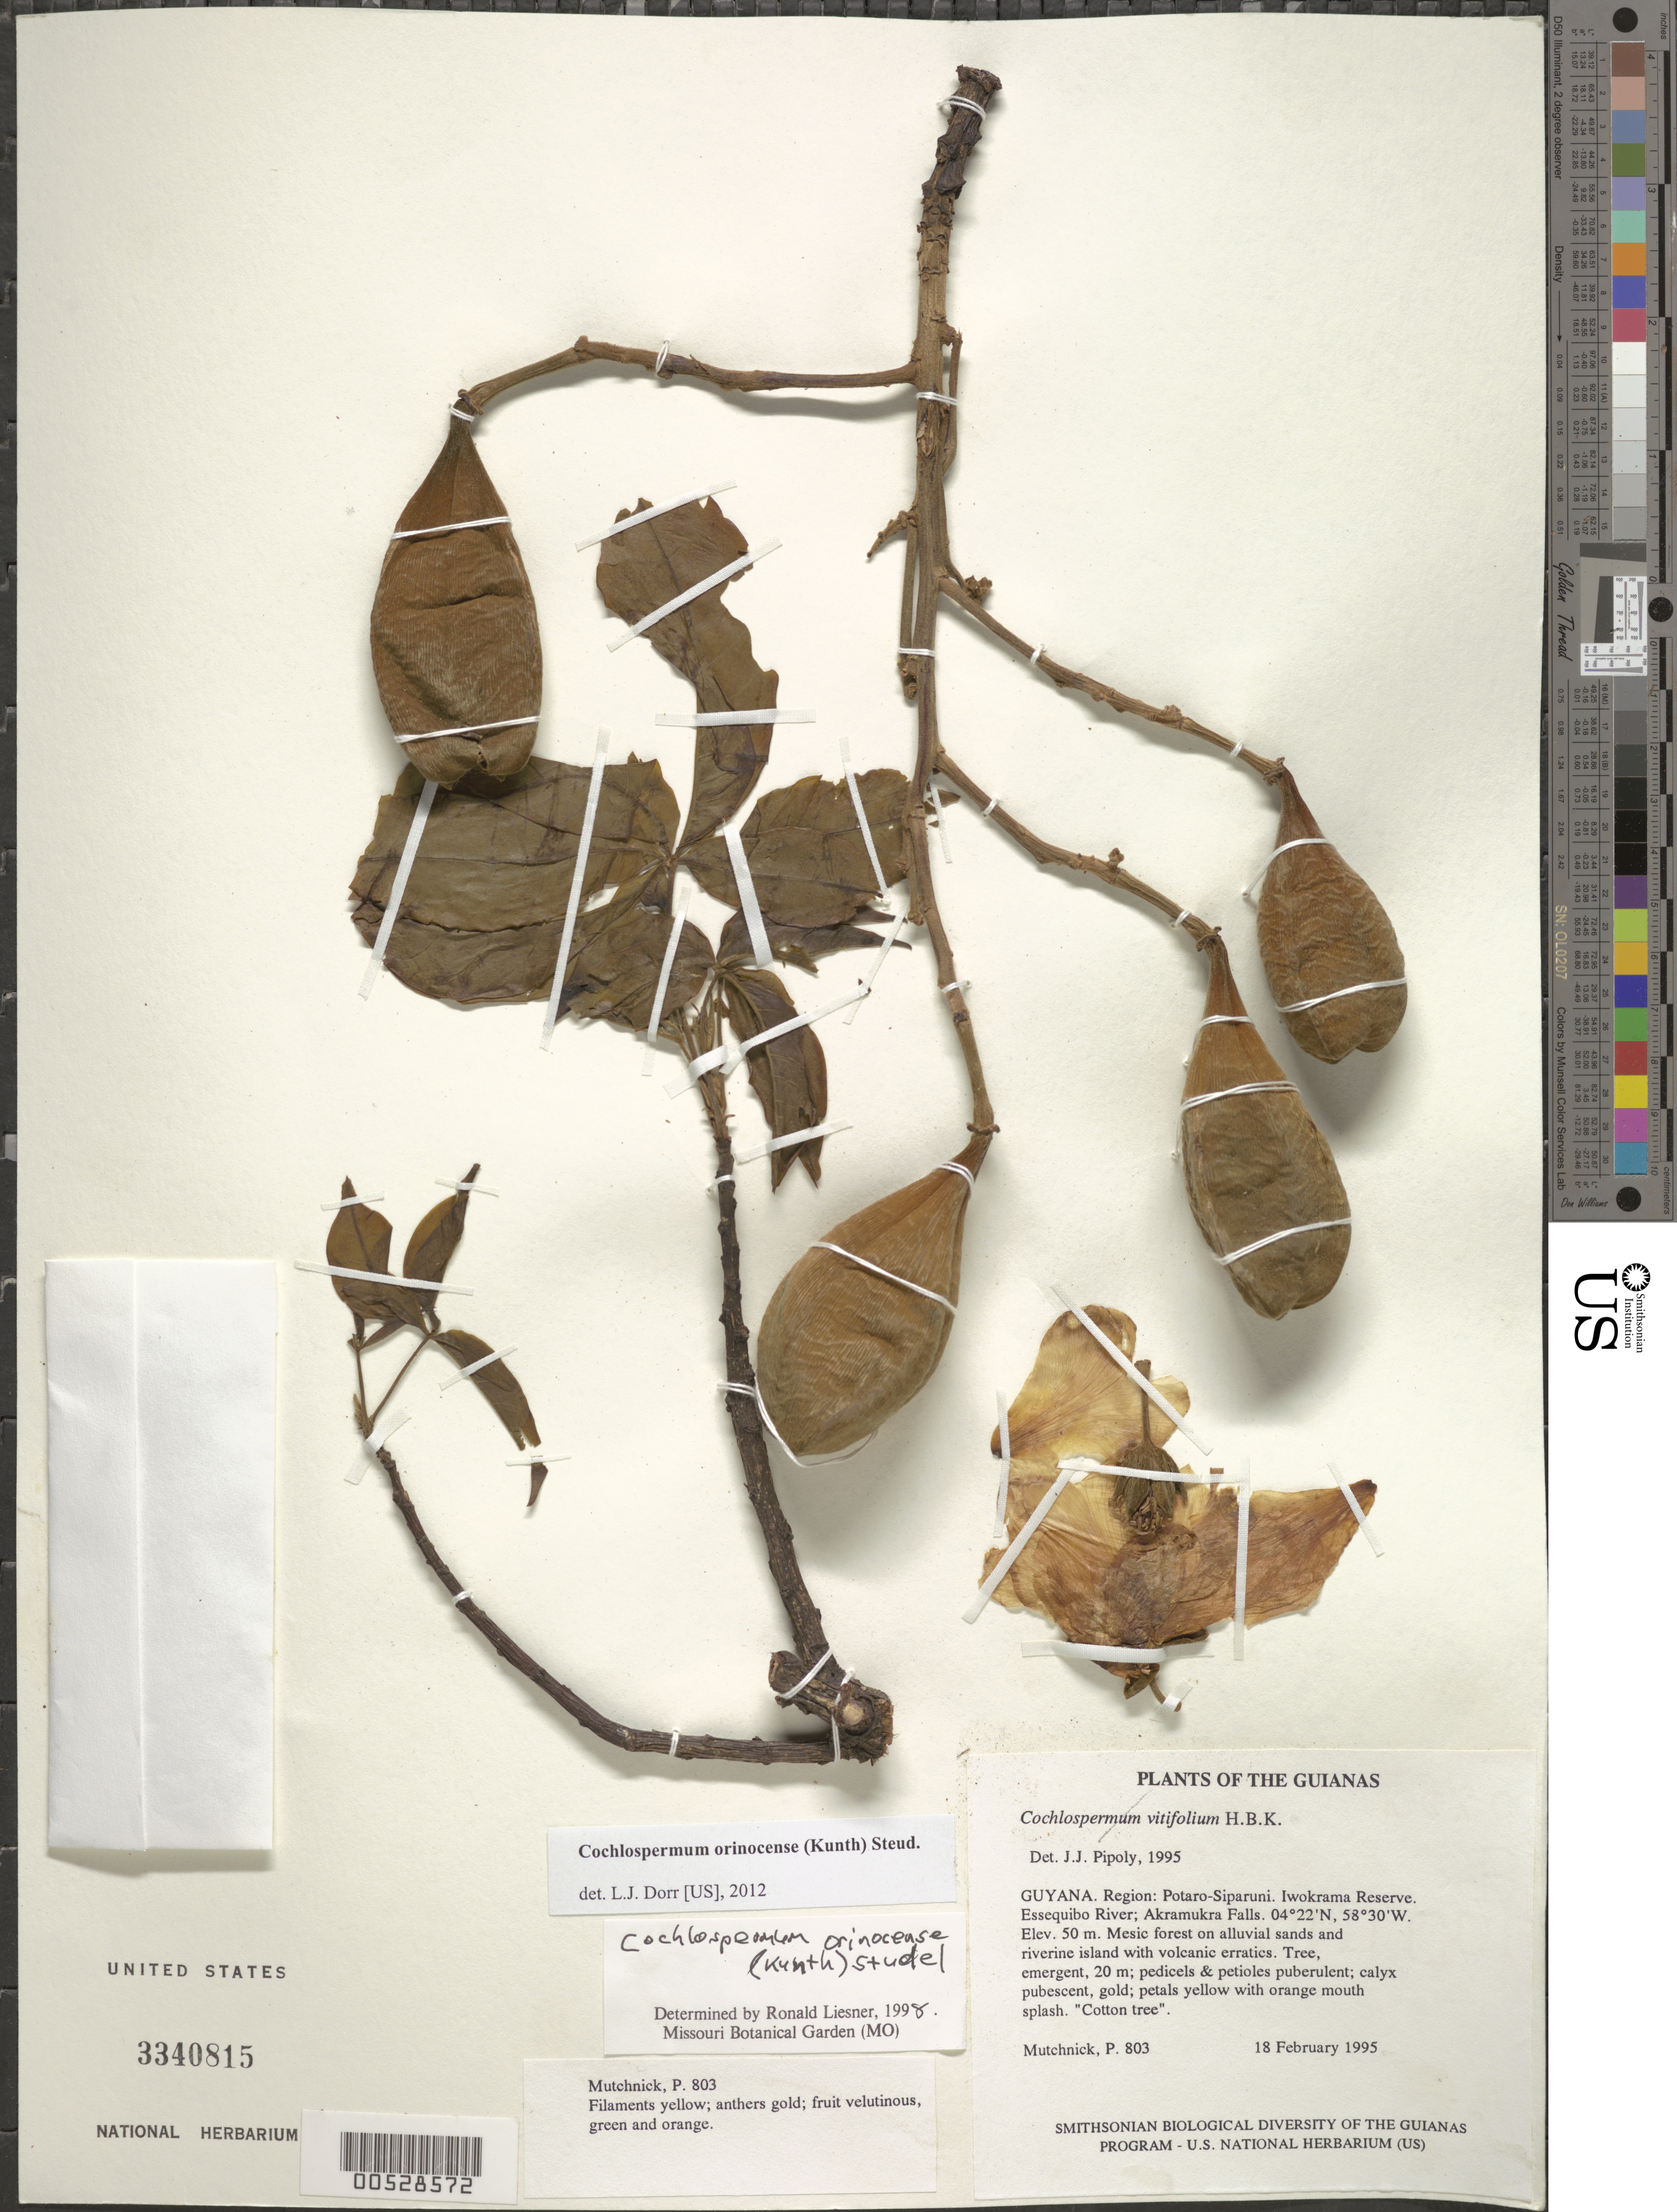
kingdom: Plantae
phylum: Tracheophyta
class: Magnoliopsida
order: Malvales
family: Cochlospermaceae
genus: Cochlospermum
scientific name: Cochlospermum orinocense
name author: (Kunth) Steud.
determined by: Liesner, R. L.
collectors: P. Mutchnick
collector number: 803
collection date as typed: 18 February 1995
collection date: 1995-02-18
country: Guyana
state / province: Potaro-Siparuni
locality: Iwokrama Reserve. Essequibo River; Akramukra Falls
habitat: Mesic forest on alluvial sands and riverine island with volcanic erratics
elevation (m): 50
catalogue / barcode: US 3340815